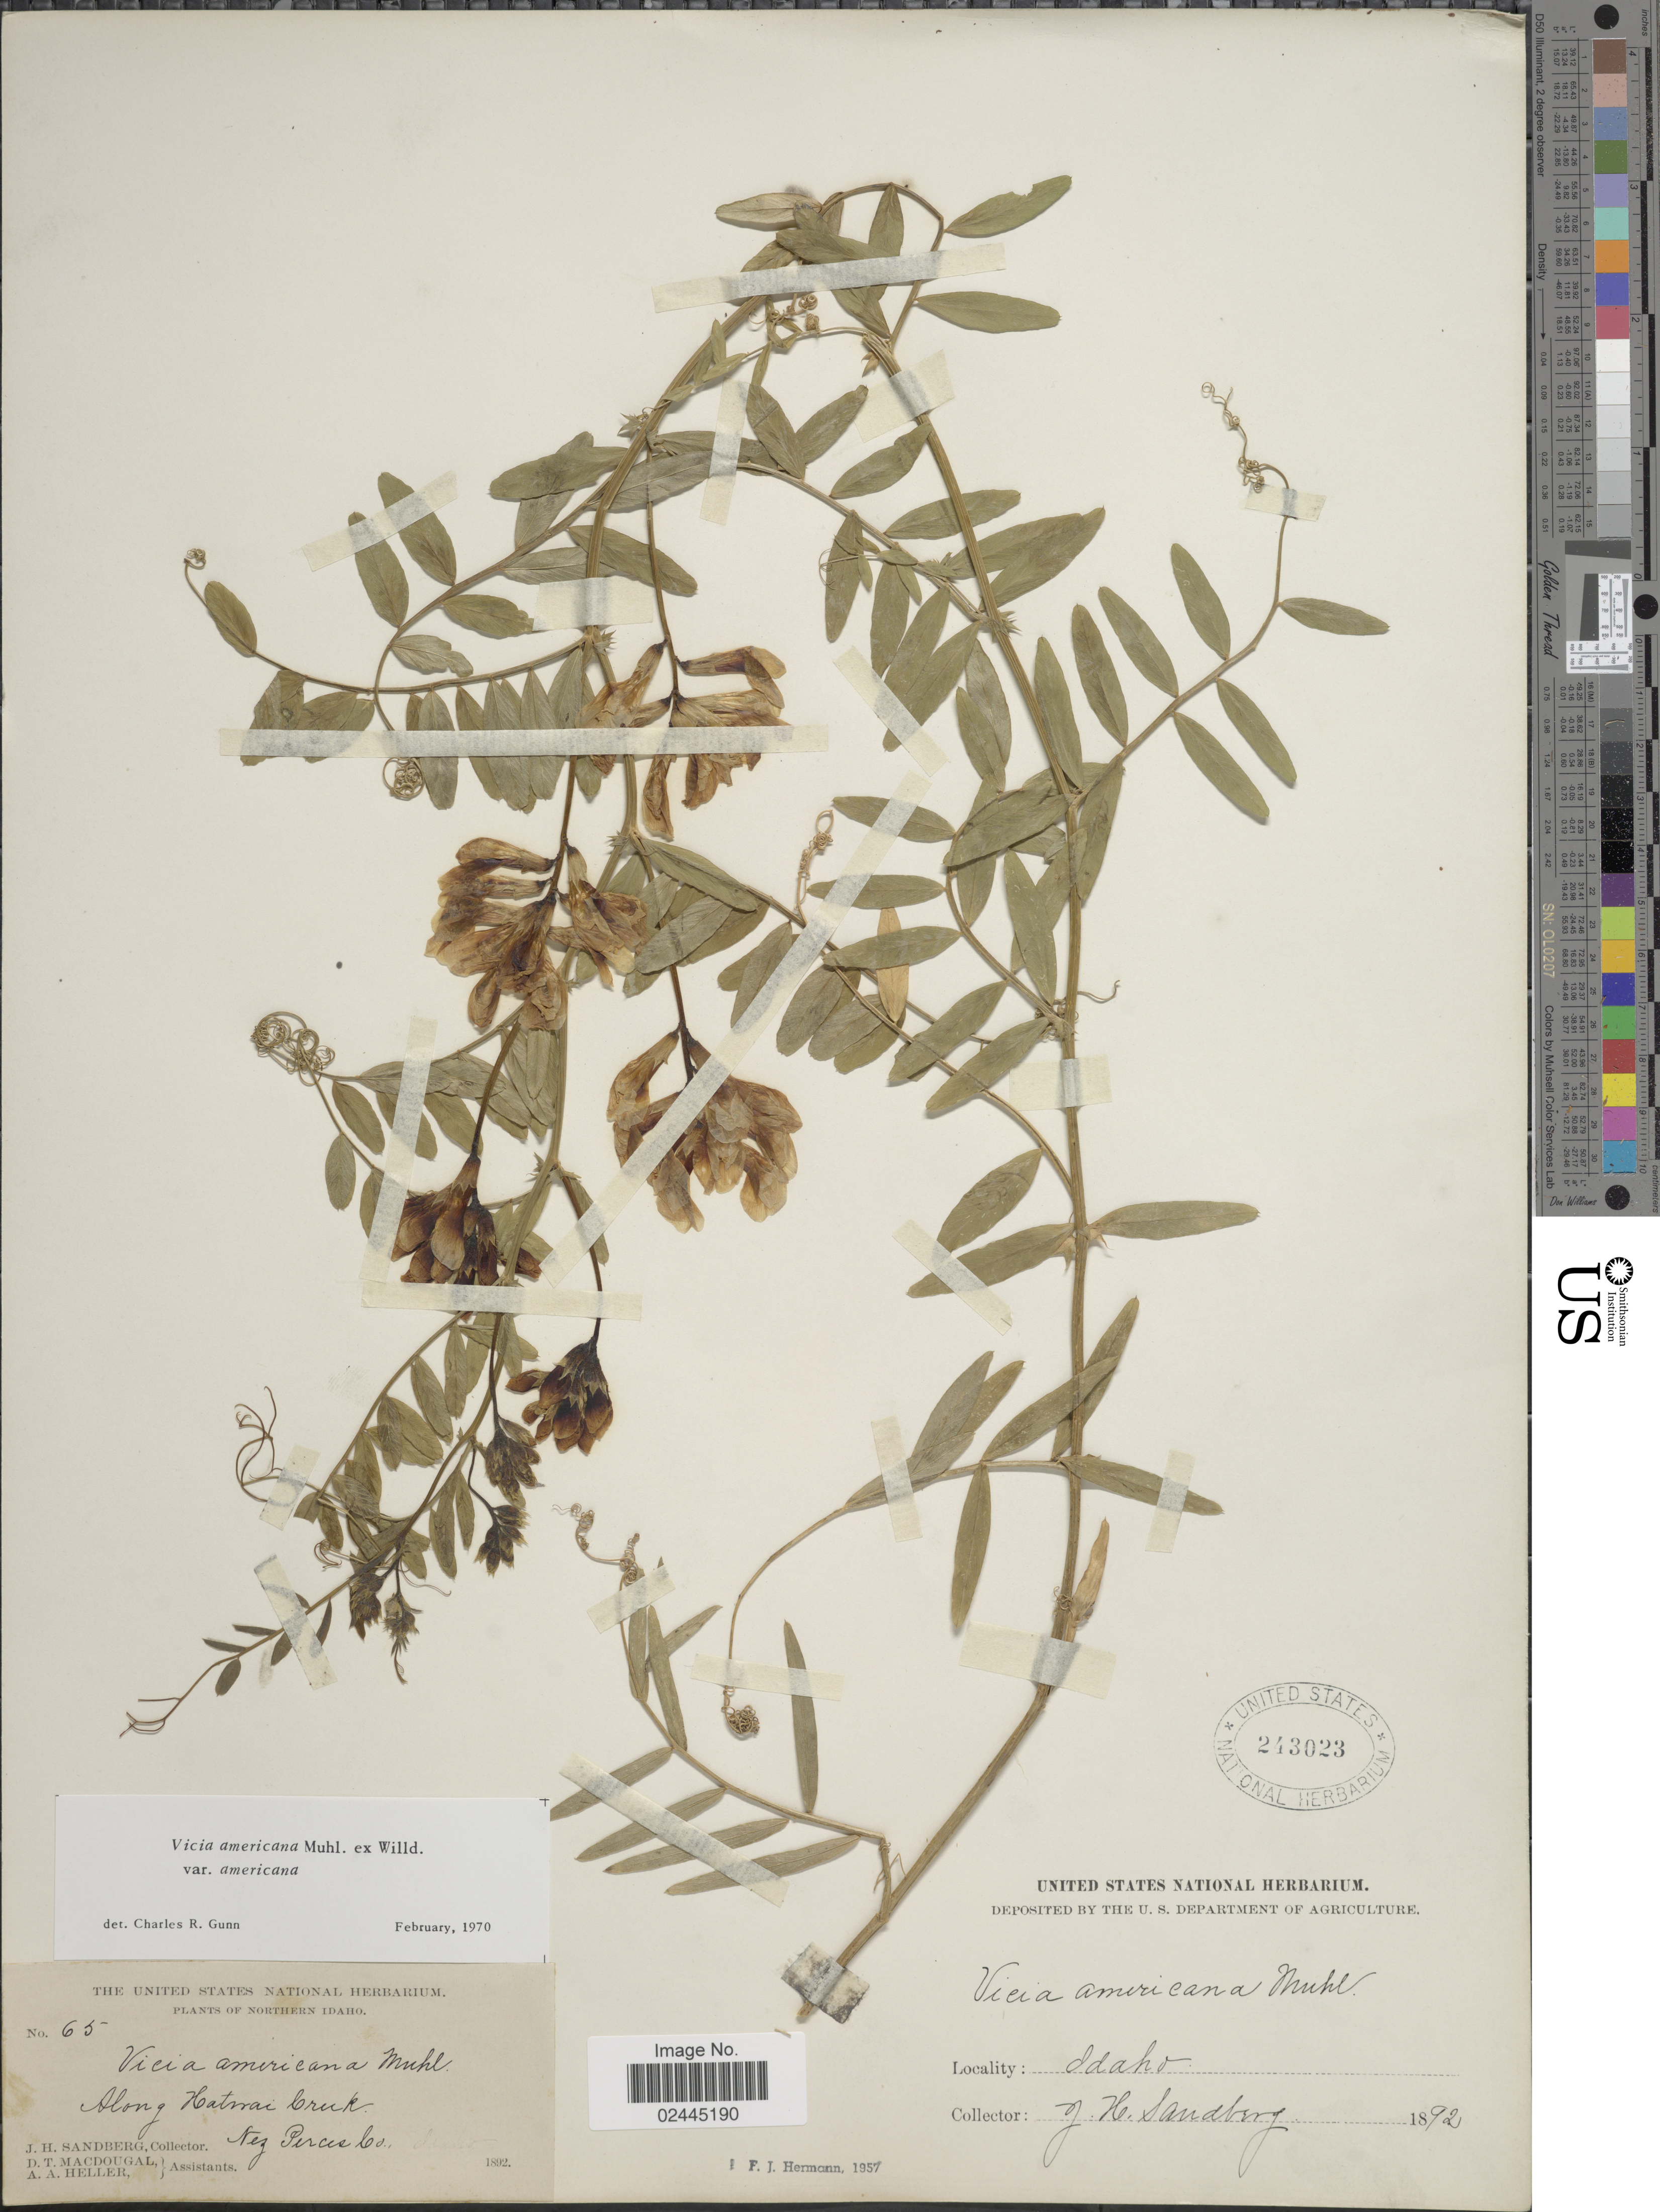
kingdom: Plantae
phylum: Tracheophyta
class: Magnoliopsida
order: Fabales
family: Fabaceae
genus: Vicia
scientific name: Vicia americana var. americana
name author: Muhl. ex Willd.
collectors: J. H. Sandberg, D. T. MacDougal & A. A. Heller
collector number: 65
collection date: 1892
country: United States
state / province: Idaho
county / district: Nez Perce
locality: Along Hatsrai Creek, Nez Perces Co.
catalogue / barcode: US 243023